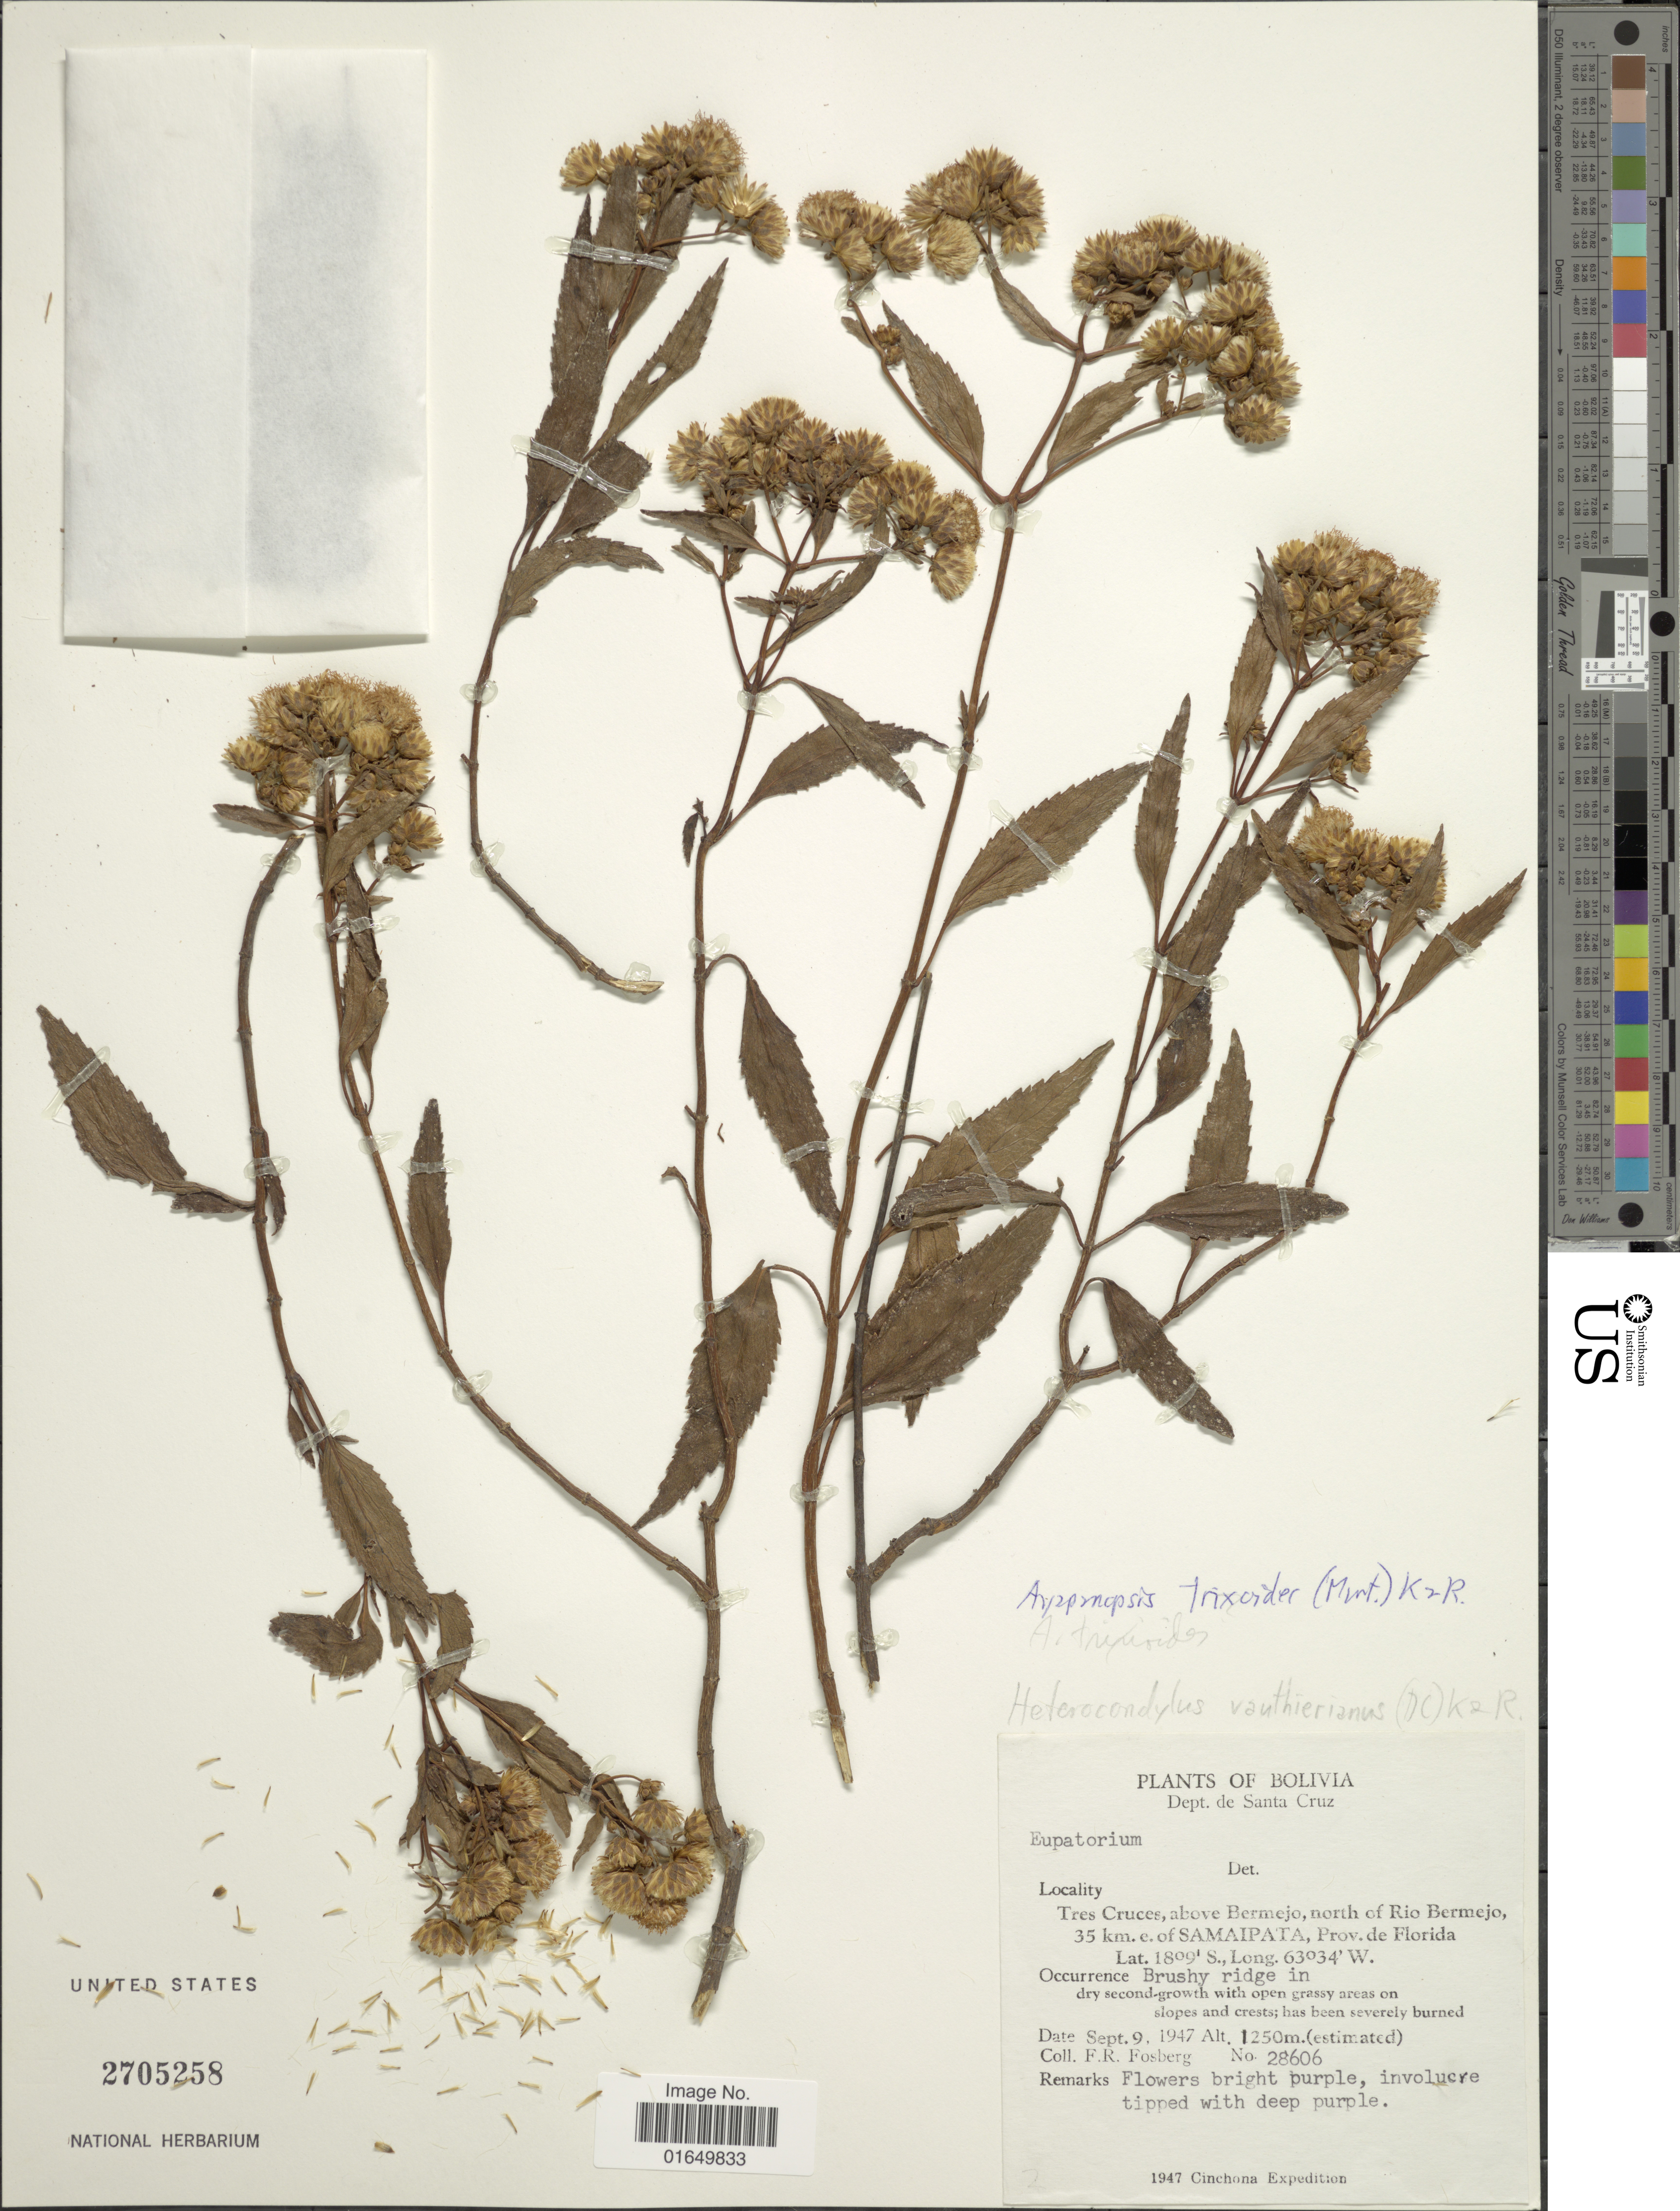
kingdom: Plantae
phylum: Tracheophyta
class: Magnoliopsida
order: Asterales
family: Asteraceae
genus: Heterocondylus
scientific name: Heterocondylus didymum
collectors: F. R. Fosberg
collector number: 28606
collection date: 1947-09-09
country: Bolivia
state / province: Santa Cruz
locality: Tres Cruces, above Bermejo, north of Rio Bermejo. 35 km. e, of Samaipata, Prov. de Florida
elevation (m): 1250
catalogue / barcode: US 2705258